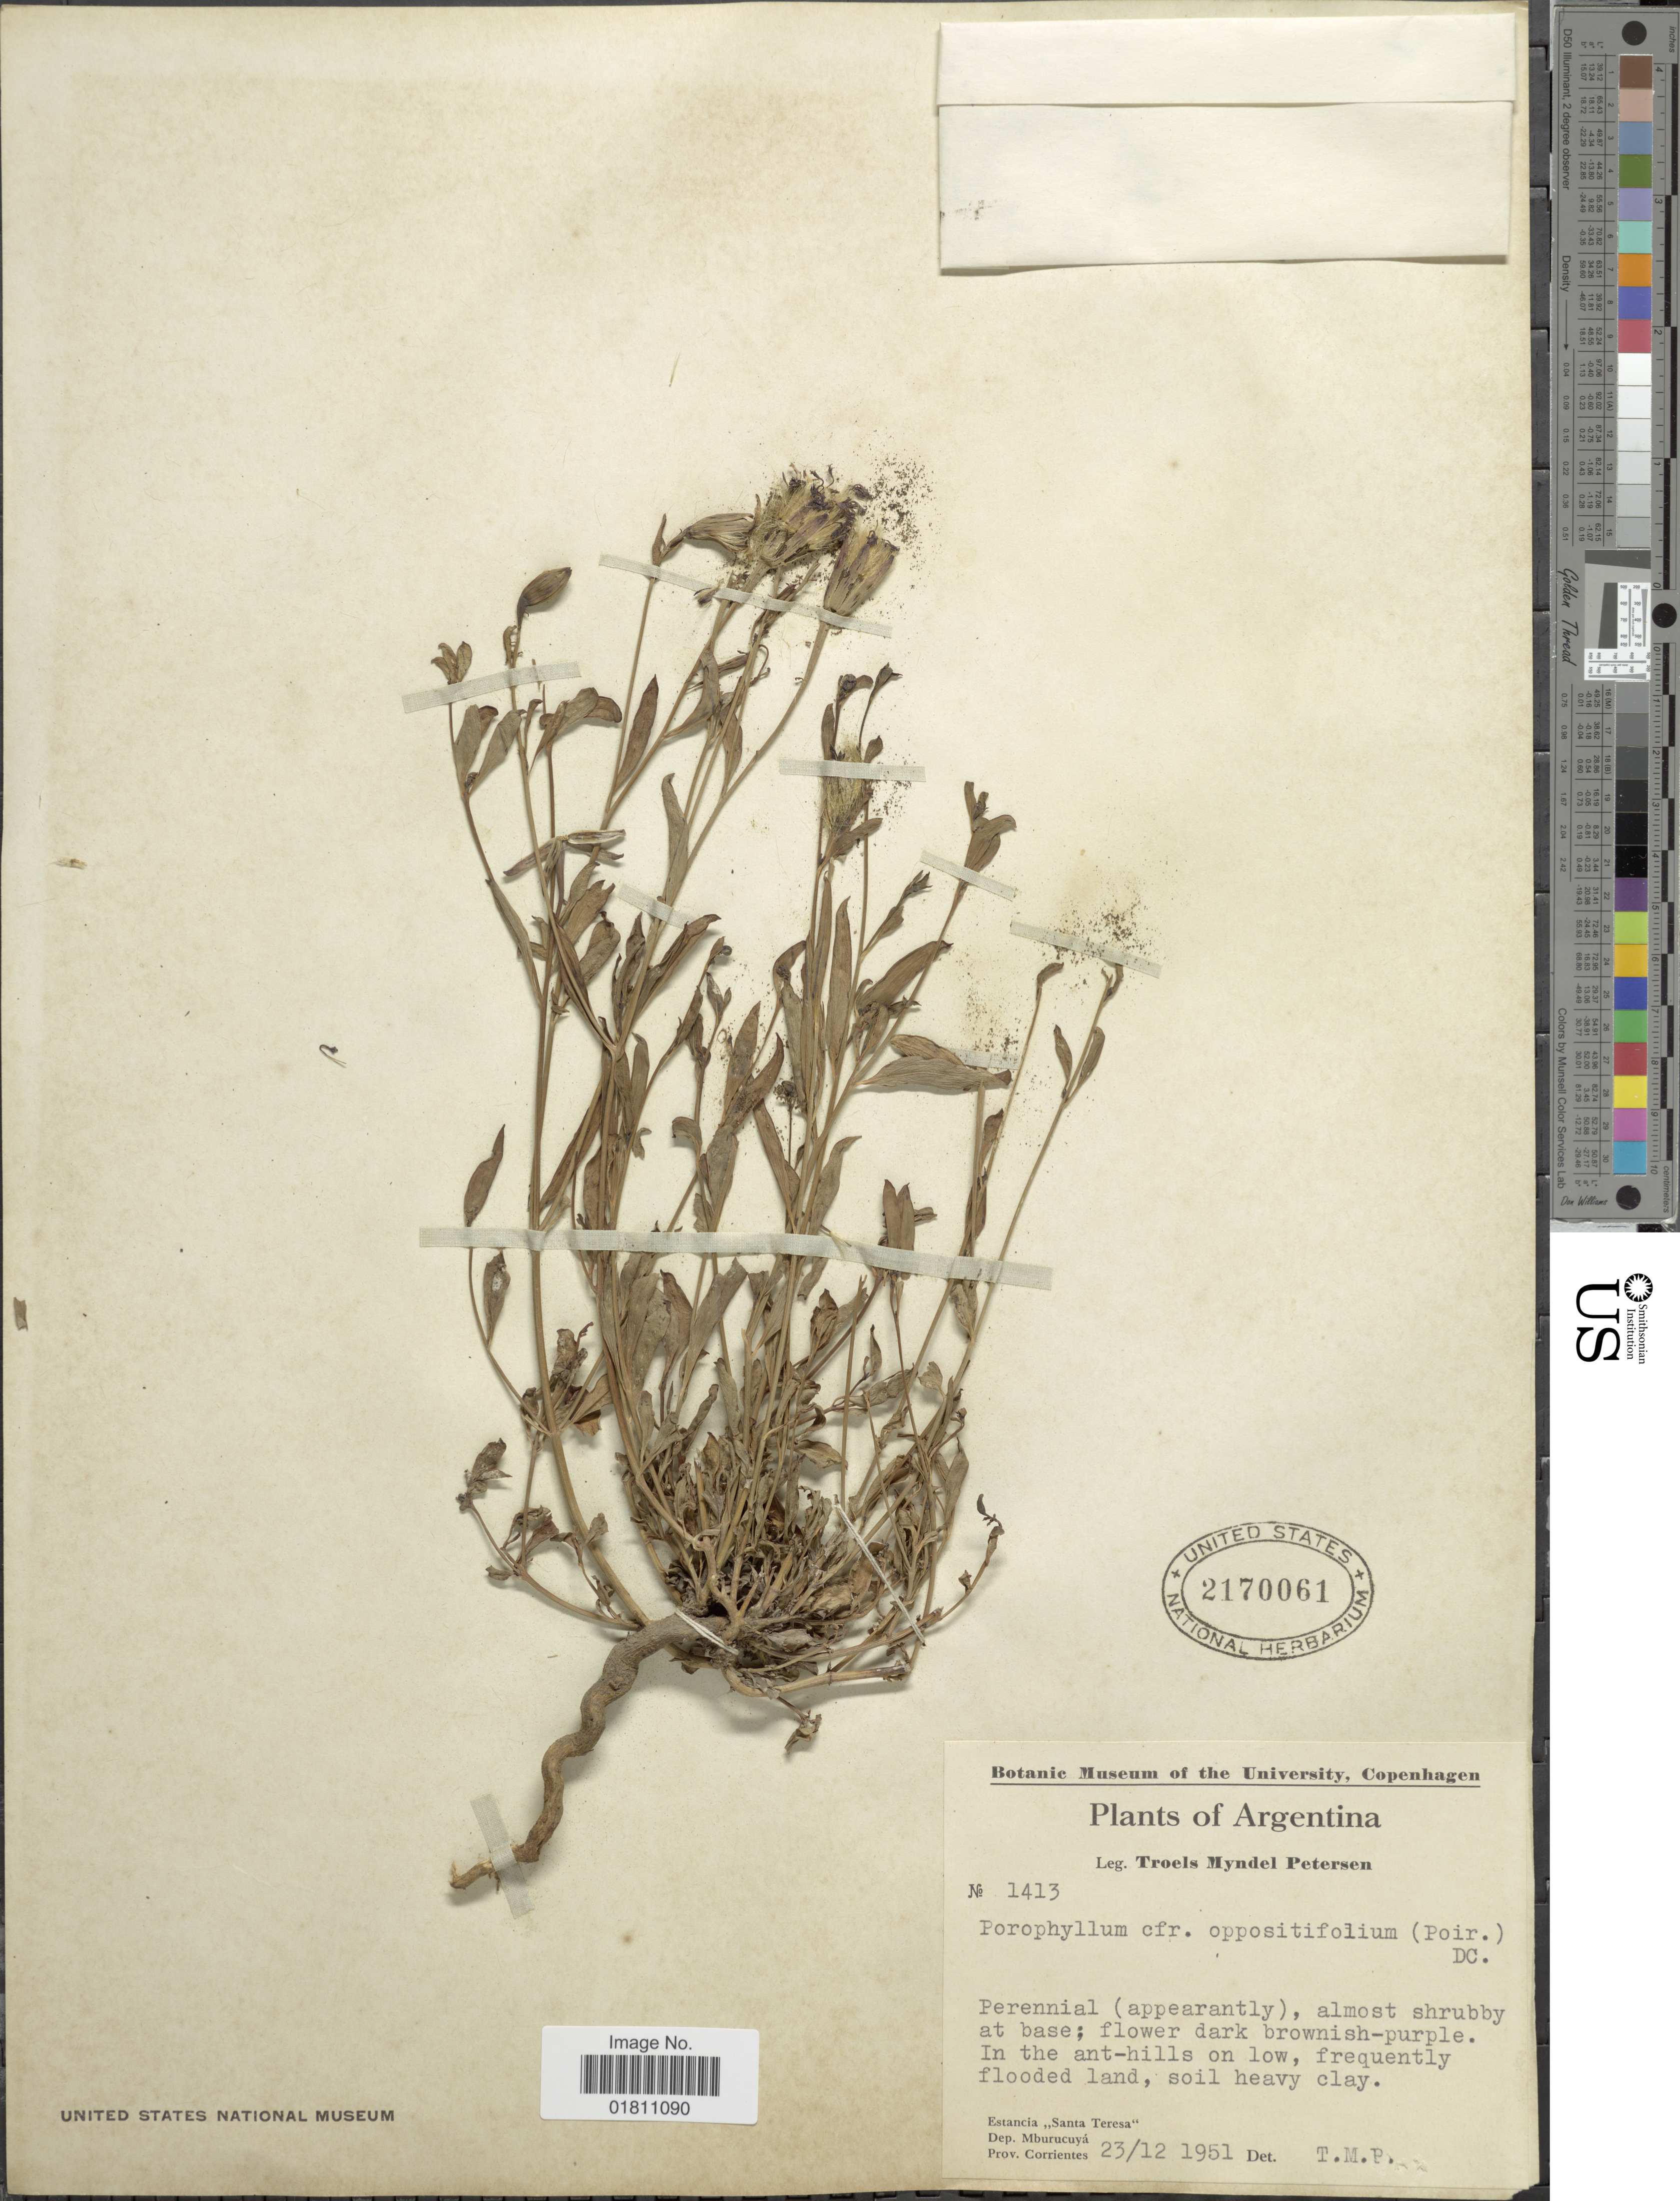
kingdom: Plantae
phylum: Tracheophyta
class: Magnoliopsida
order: Asterales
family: Asteraceae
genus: Porophyllum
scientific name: Porophyllum ruderale subsp. macrocephalum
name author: (DC.) R.R. Johnson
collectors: T. M. Petersen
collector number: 1413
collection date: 1951-12-23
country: Argentina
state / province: Corrientes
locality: Estancia ,,Santa Teresa' Dep. Mburucuyá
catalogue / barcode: US 2170061